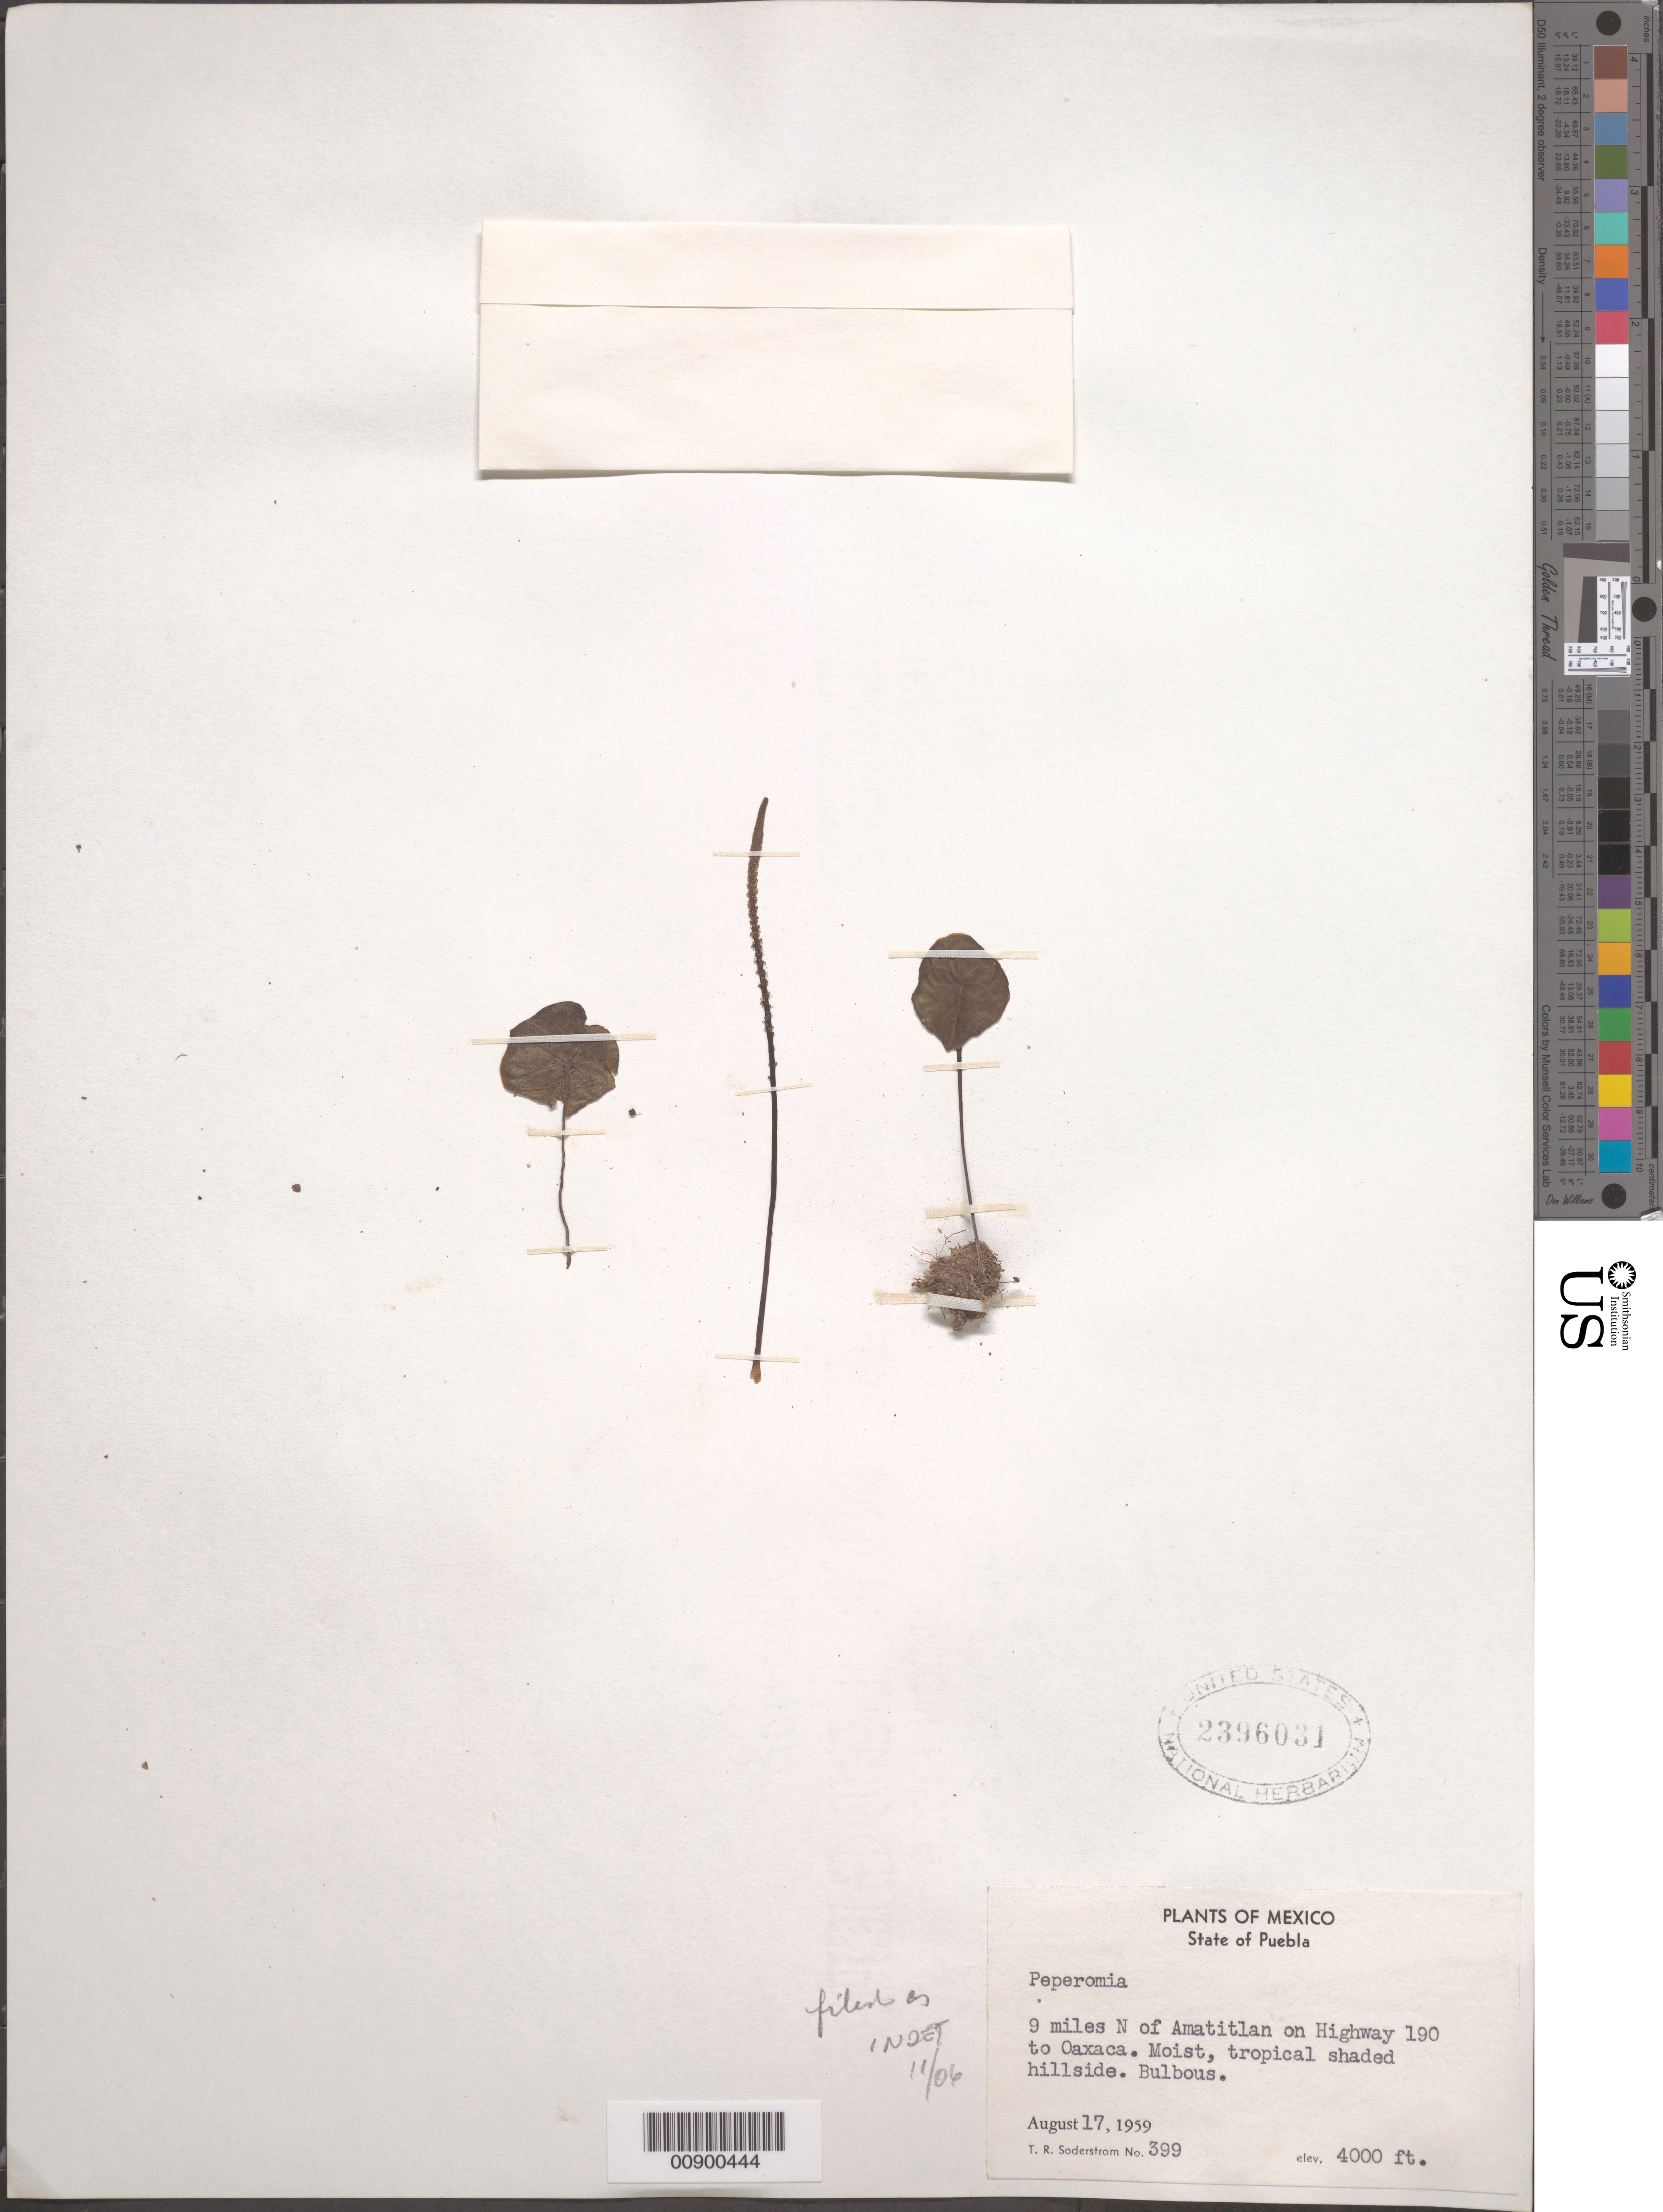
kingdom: Plantae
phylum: Tracheophyta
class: Magnoliopsida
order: Piperales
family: Piperaceae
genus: Peperomia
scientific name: Peperomia bracteata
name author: A.W. Hill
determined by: Jiménez, José Estaban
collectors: T. R. Soderstrom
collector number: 399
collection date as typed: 17 Aug 1959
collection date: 1959-08-17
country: Mexico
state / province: Puebla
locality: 9 miles N of Amatitlan on Highway 190 to Oaxaca.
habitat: Moist, tropical shaded hillside.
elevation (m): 1219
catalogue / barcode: US 2396031